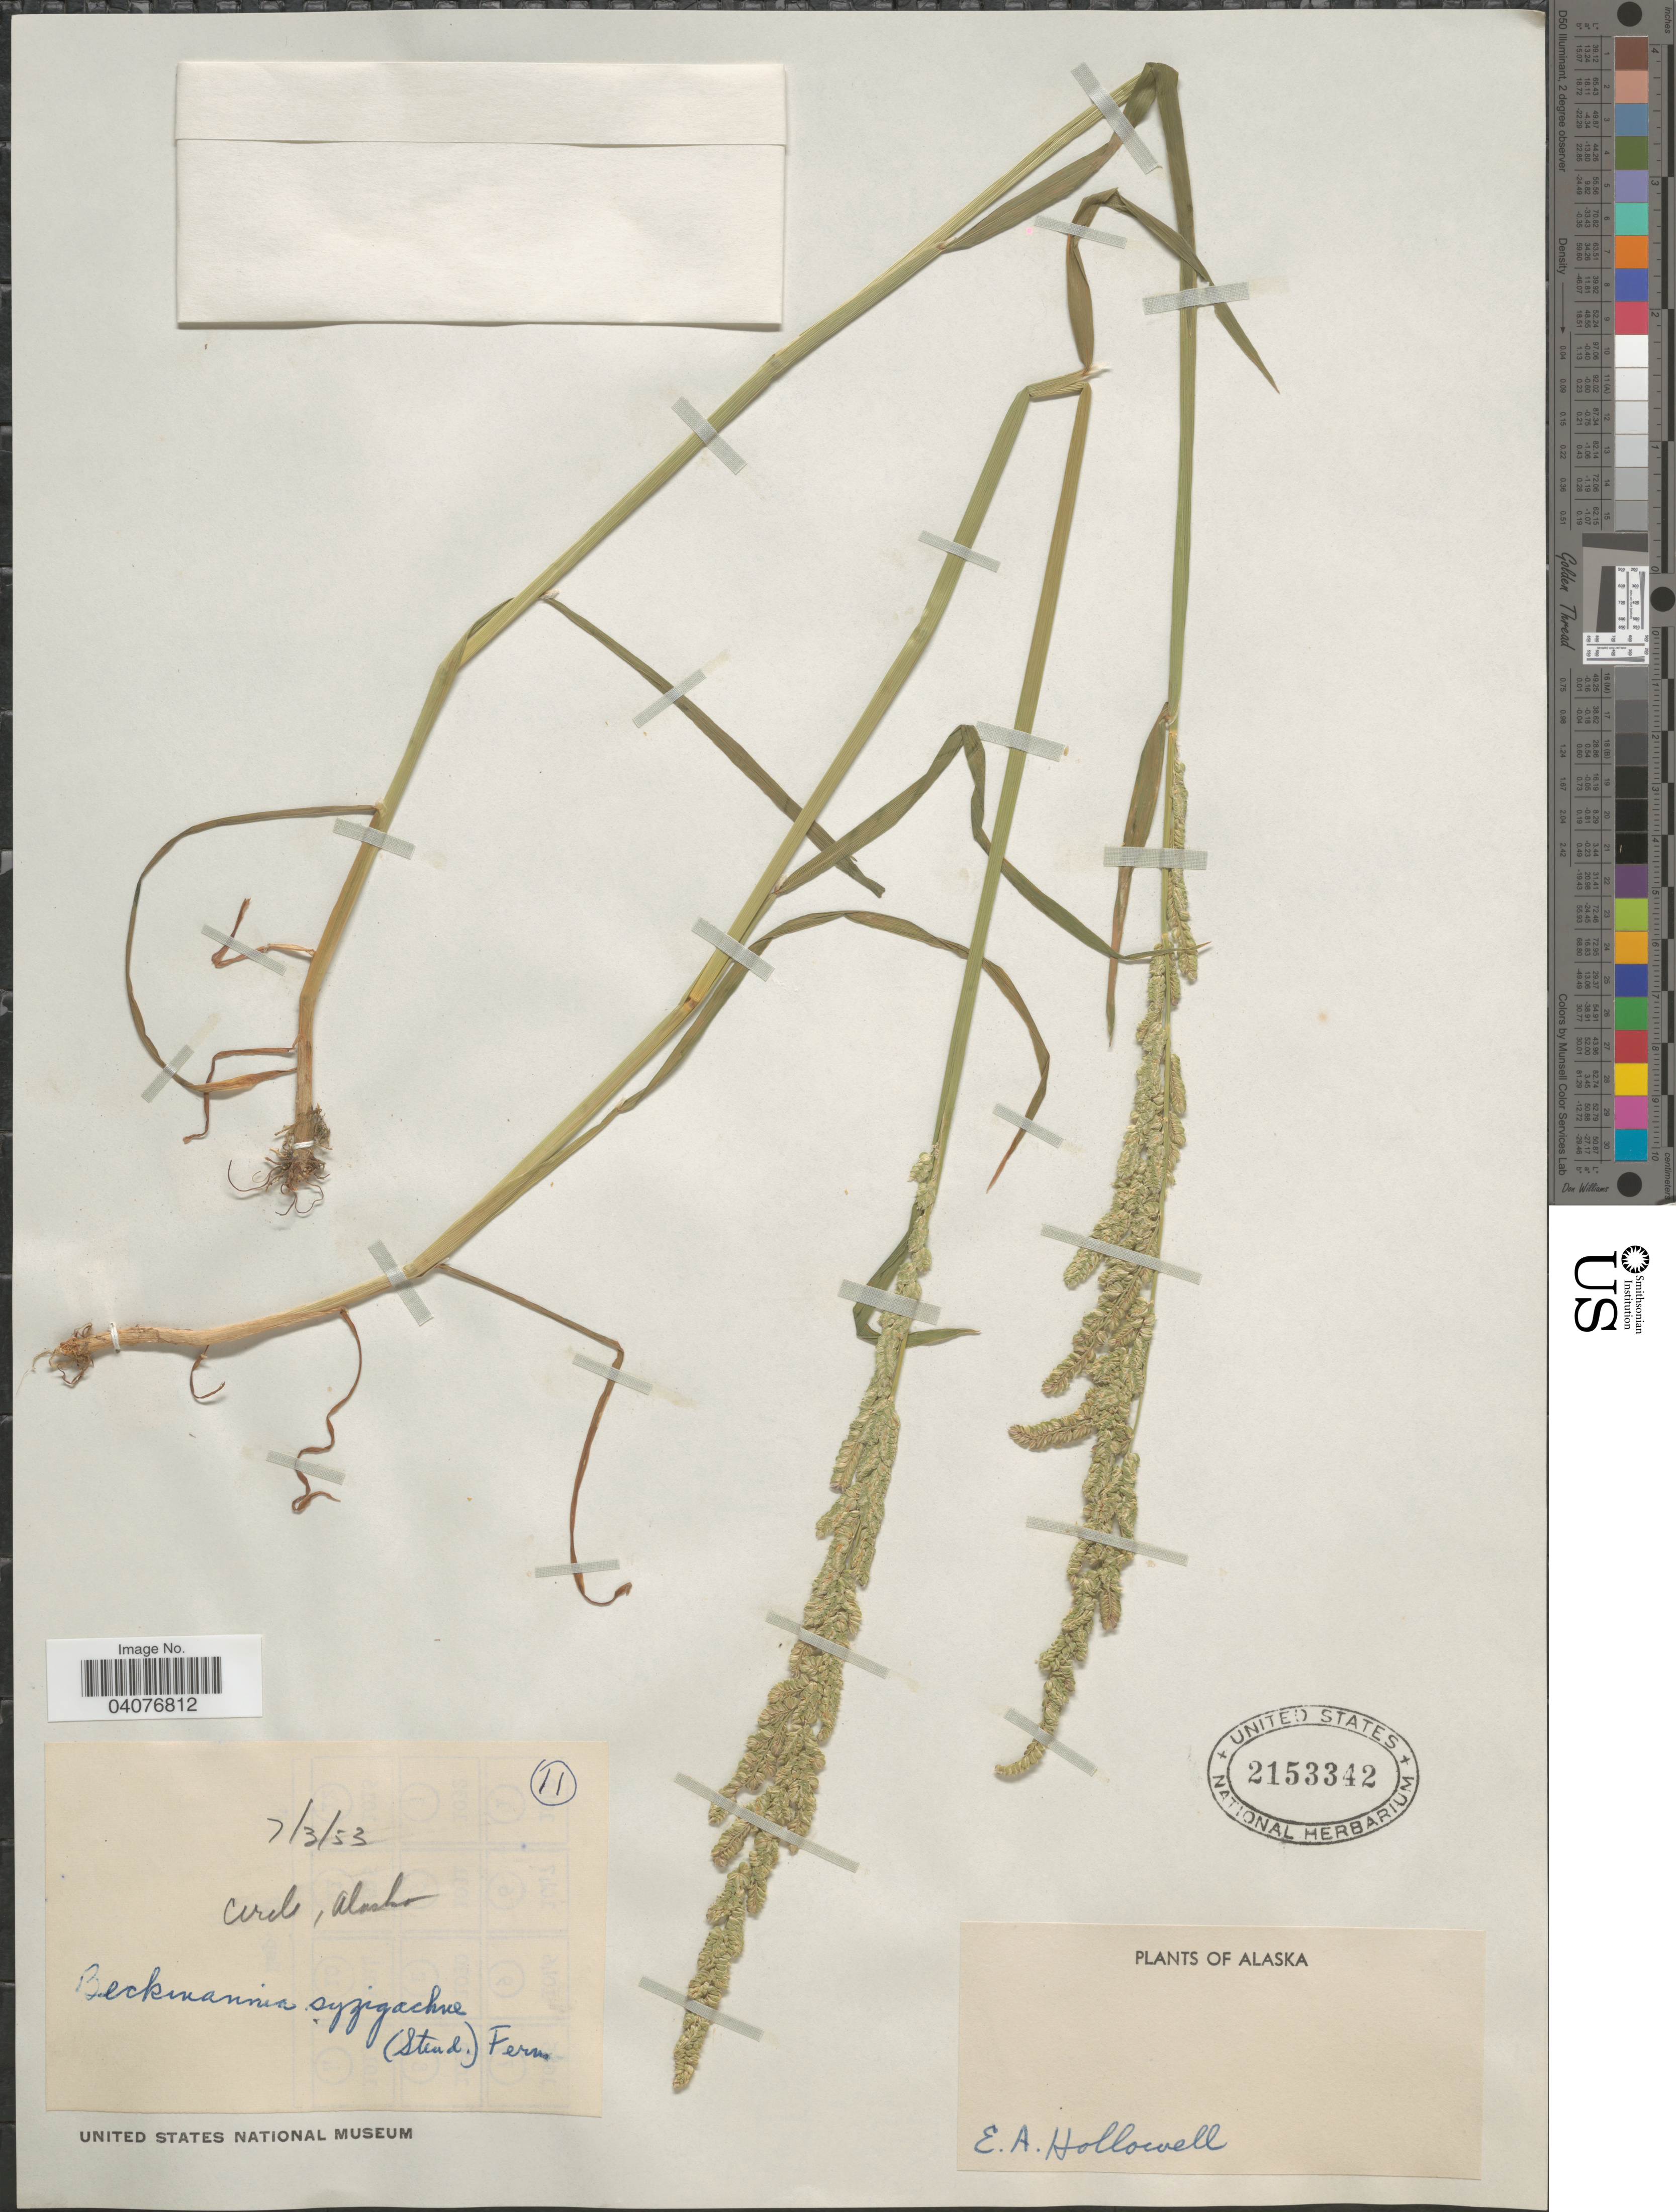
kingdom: Plantae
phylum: Tracheophyta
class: Liliopsida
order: Poales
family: Poaceae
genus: Beckmannia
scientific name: Beckmannia syzigachne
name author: (Steud.) Fernald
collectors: E. Hollowell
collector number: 11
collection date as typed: Transcribed d/m/y: 3/7/53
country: United States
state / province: Alaska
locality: Circle.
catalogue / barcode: US 2153342